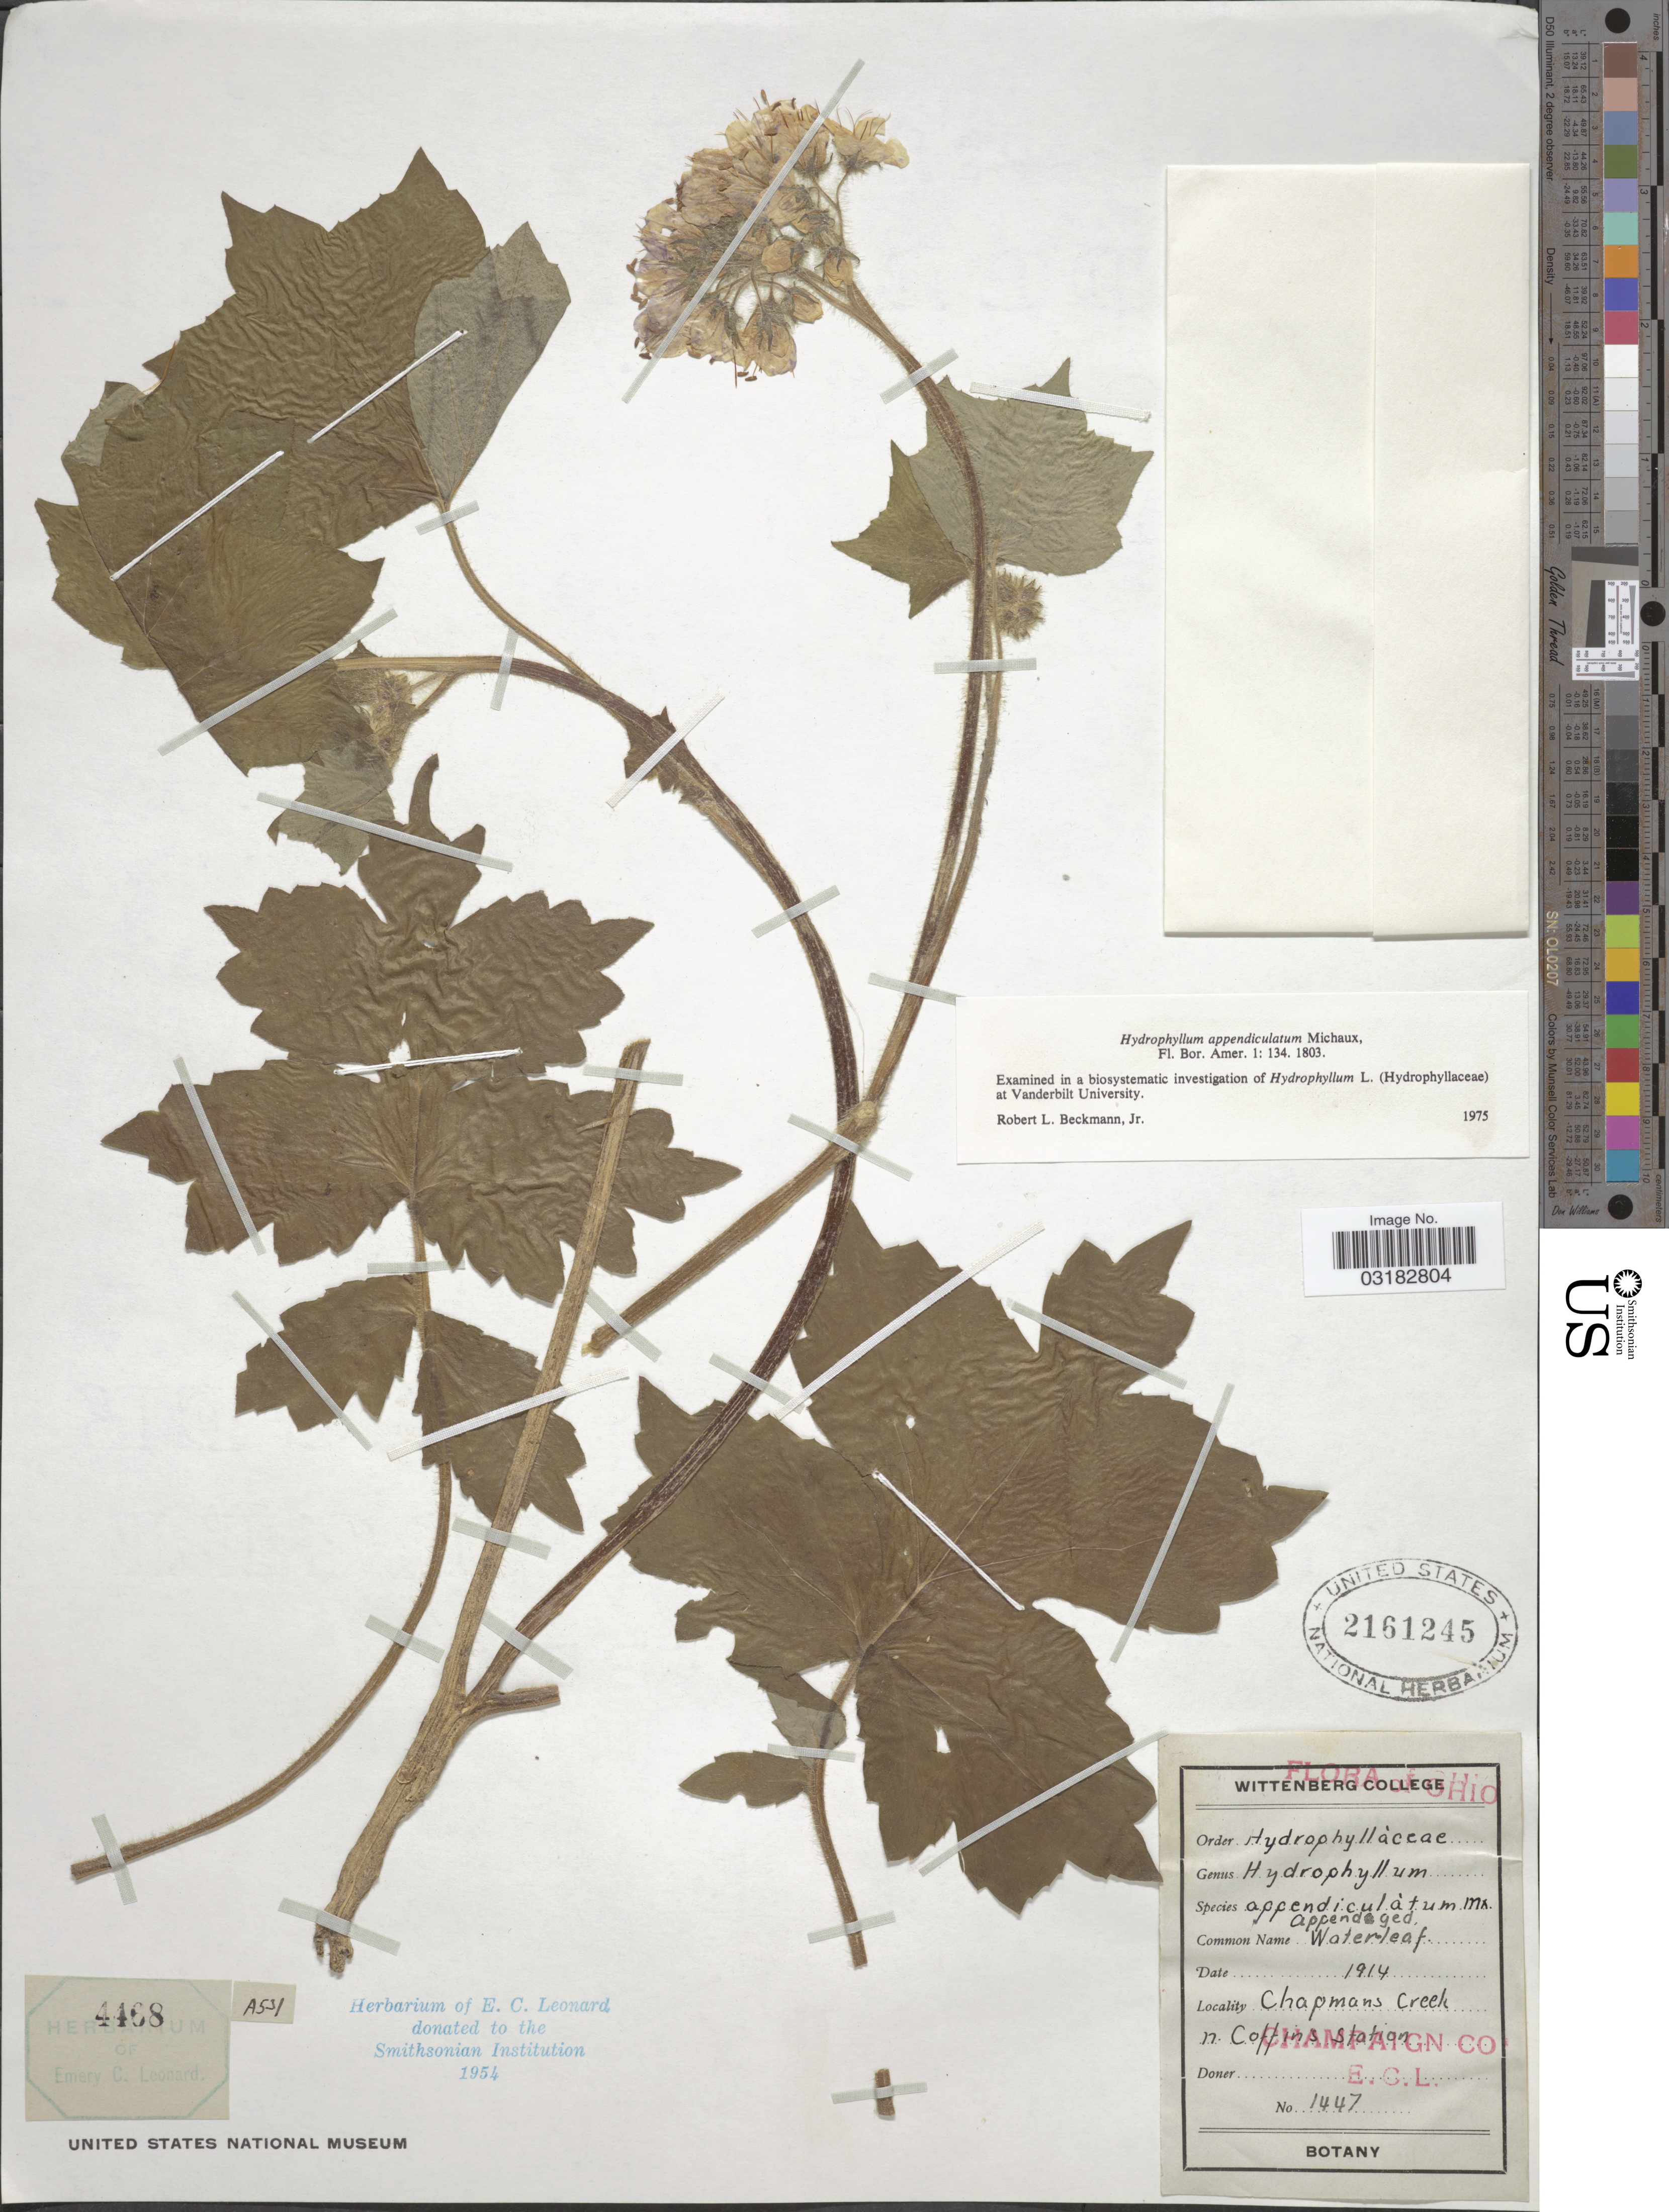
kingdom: Plantae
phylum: Tracheophyta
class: Magnoliopsida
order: Boraginales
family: Hydrophyllaceae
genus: Hydrophyllum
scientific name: Hydrophyllum appendiculatum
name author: Michx.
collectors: E. C. Leonard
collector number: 1447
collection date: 1914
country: United States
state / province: Ohio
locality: Chapmans Creek n. Coffins Station. Champaign Co.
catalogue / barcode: US 2161245